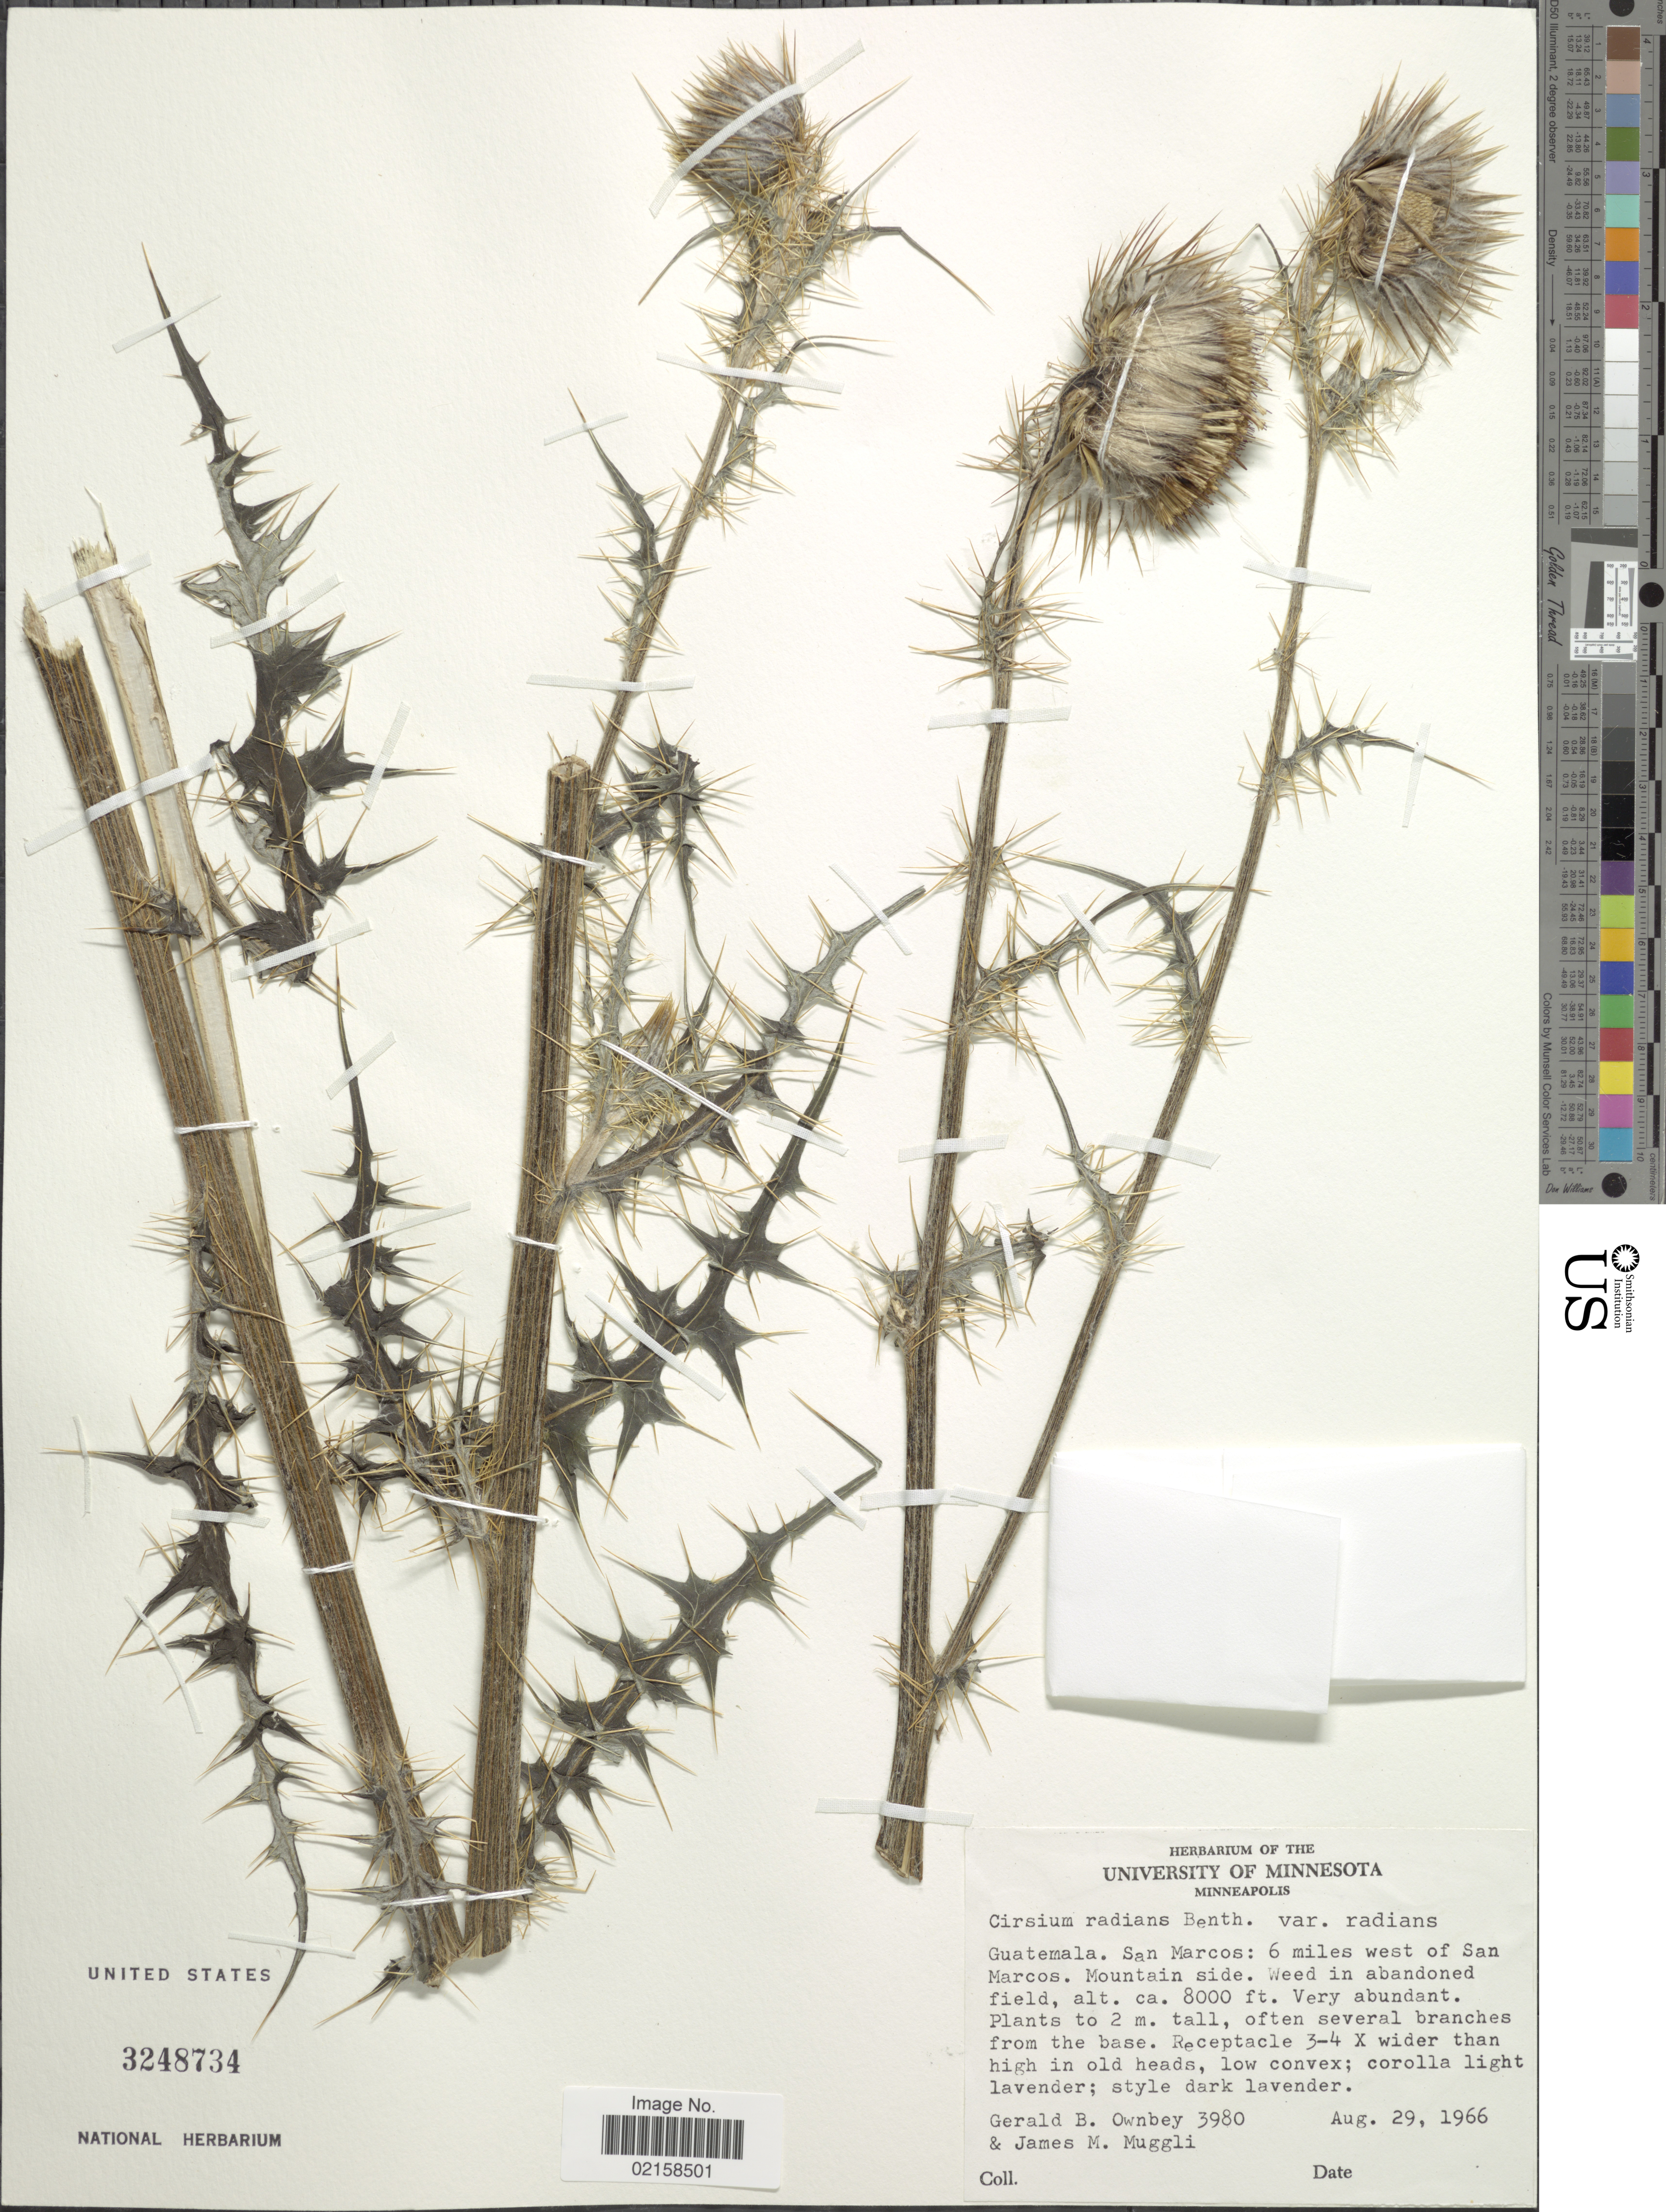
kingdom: Plantae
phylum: Tracheophyta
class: Magnoliopsida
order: Asterales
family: Asteraceae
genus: Cirsium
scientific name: Cirsium radians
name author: Benth.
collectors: G. B. Ownbey & J. Muggli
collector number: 3980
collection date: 1966-08-29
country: Guatemala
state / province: San Marcos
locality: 6 miles west of San Marcos, mountain side, weed in abandoned field.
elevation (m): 2438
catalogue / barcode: US 3248734